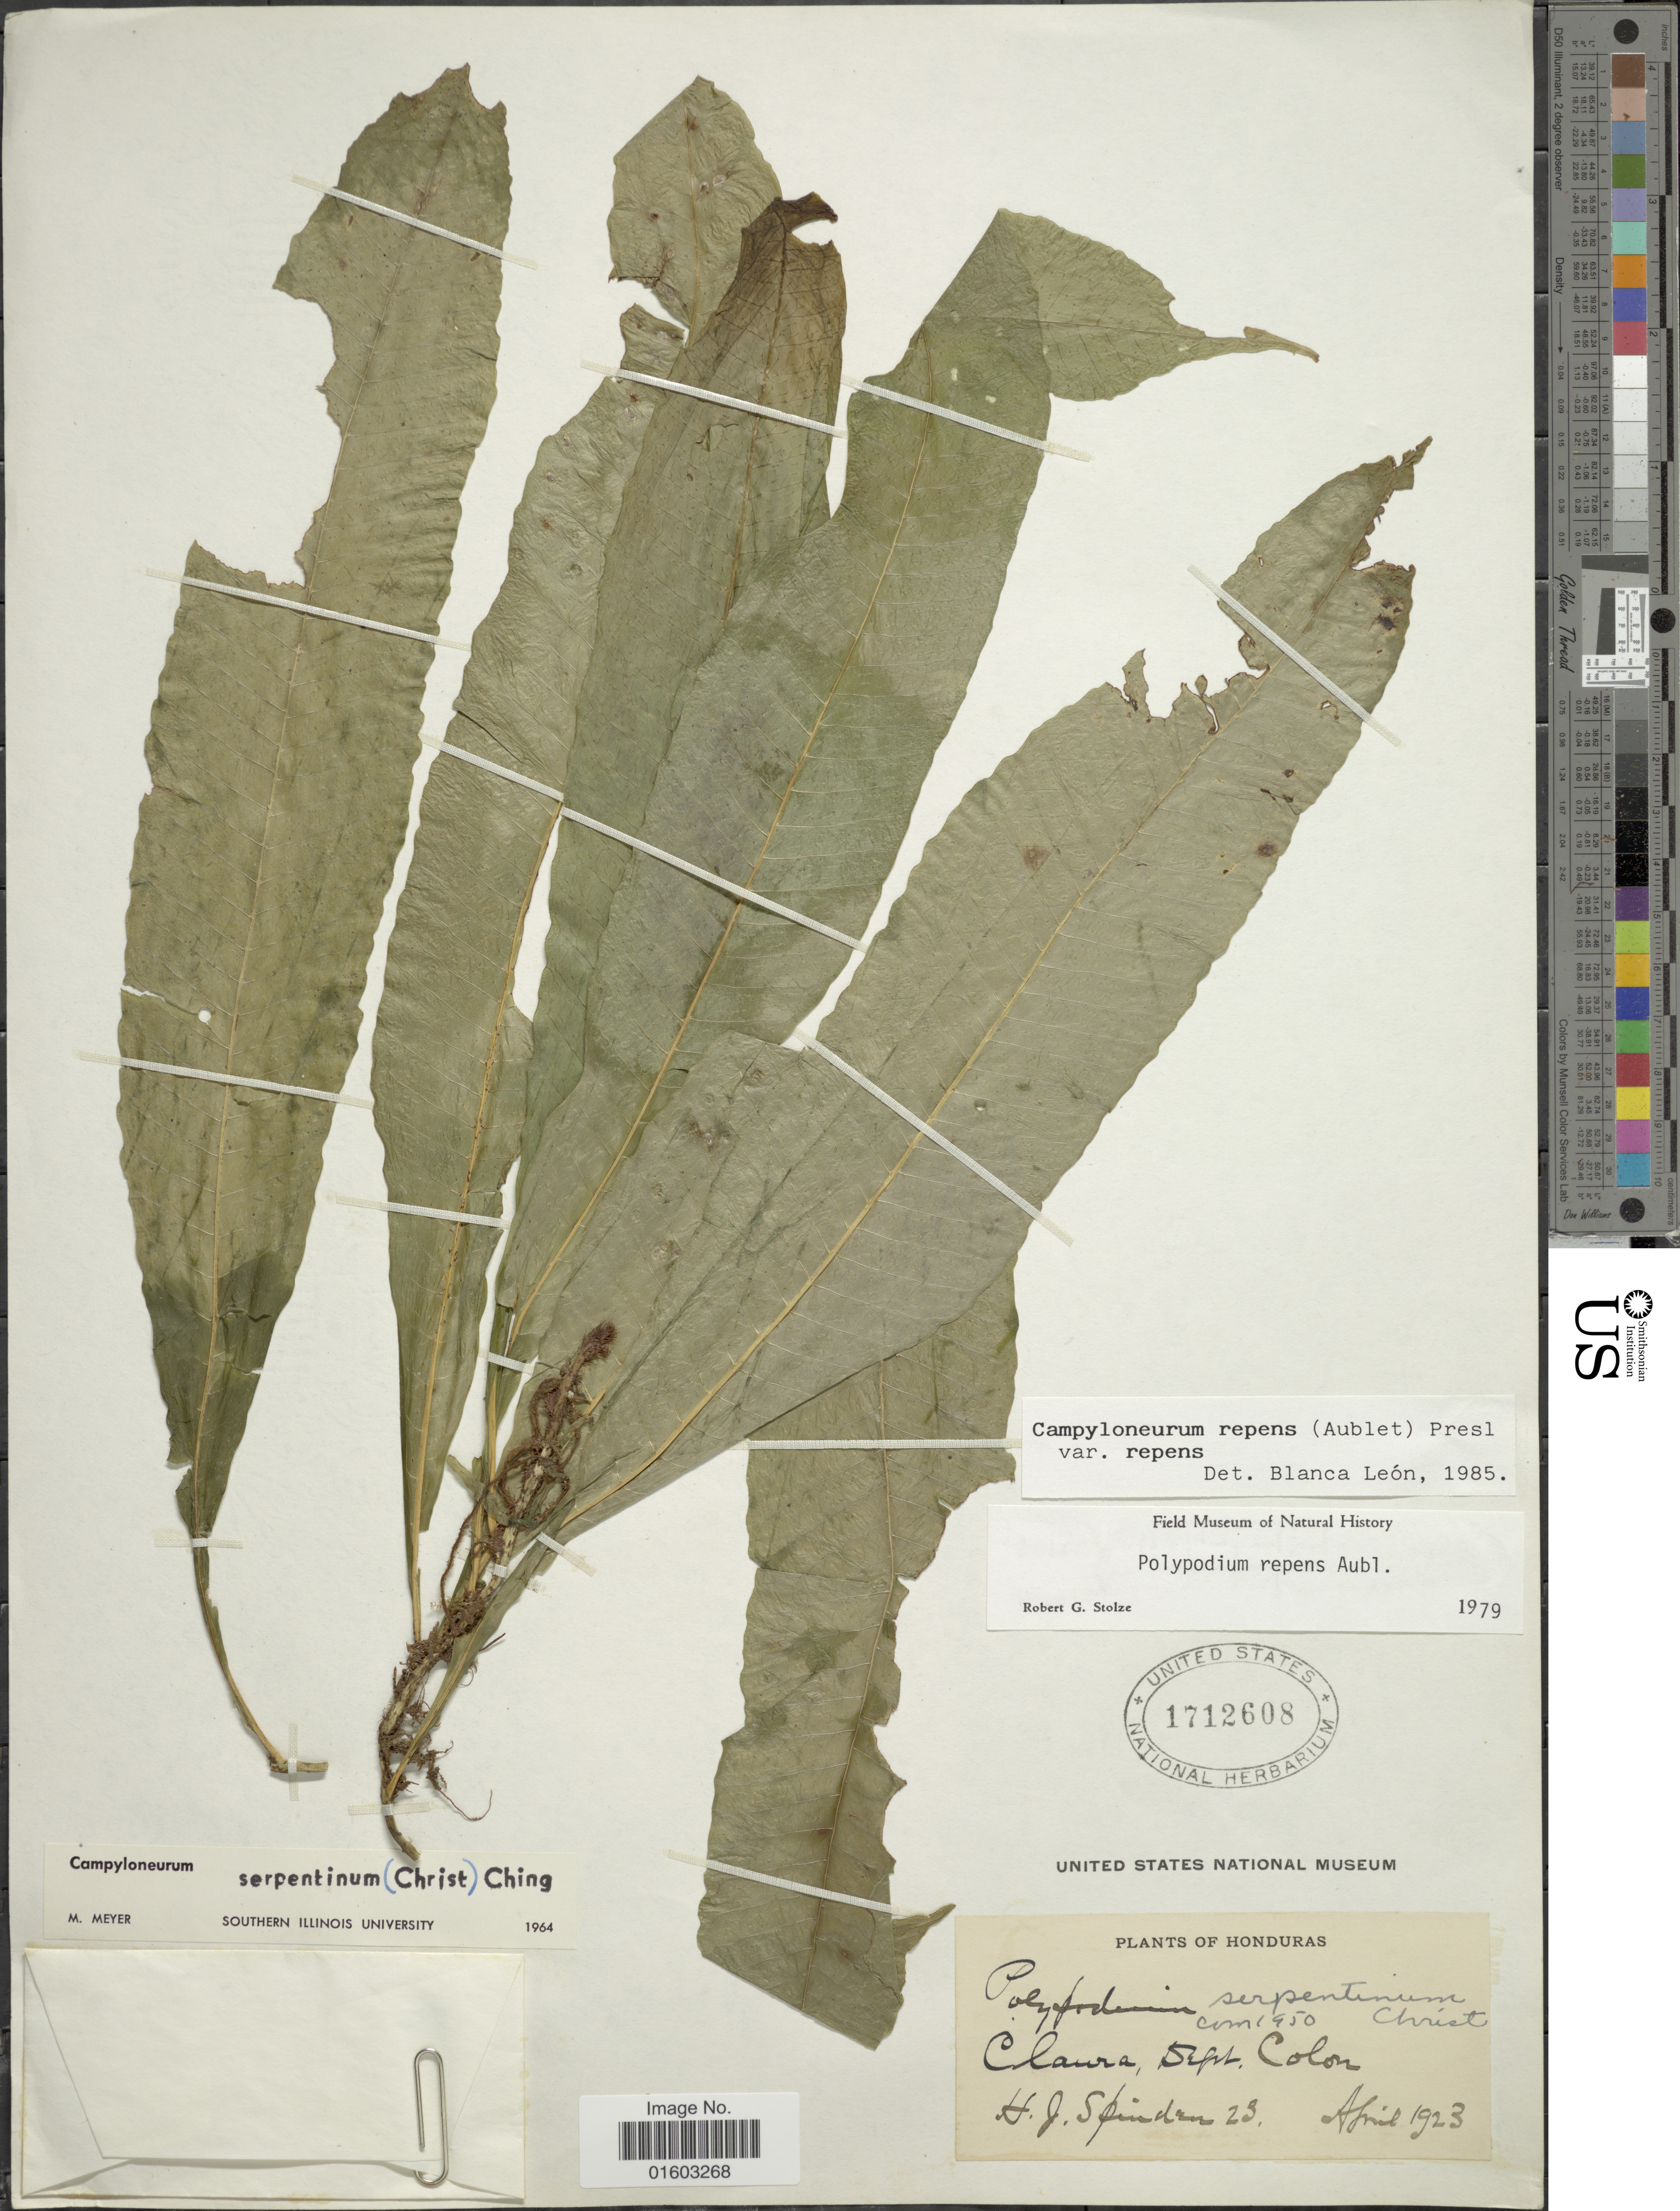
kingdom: Plantae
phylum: Tracheophyta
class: Polypodiopsida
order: Polypodiales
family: Polypodiaceae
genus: Campyloneurum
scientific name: Campyloneurum repens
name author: (Aubl.) C. Presl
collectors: H. Spinden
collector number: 23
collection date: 1923-04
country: Honduras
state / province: Colón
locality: Claura dept. Colon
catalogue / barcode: US 1712608